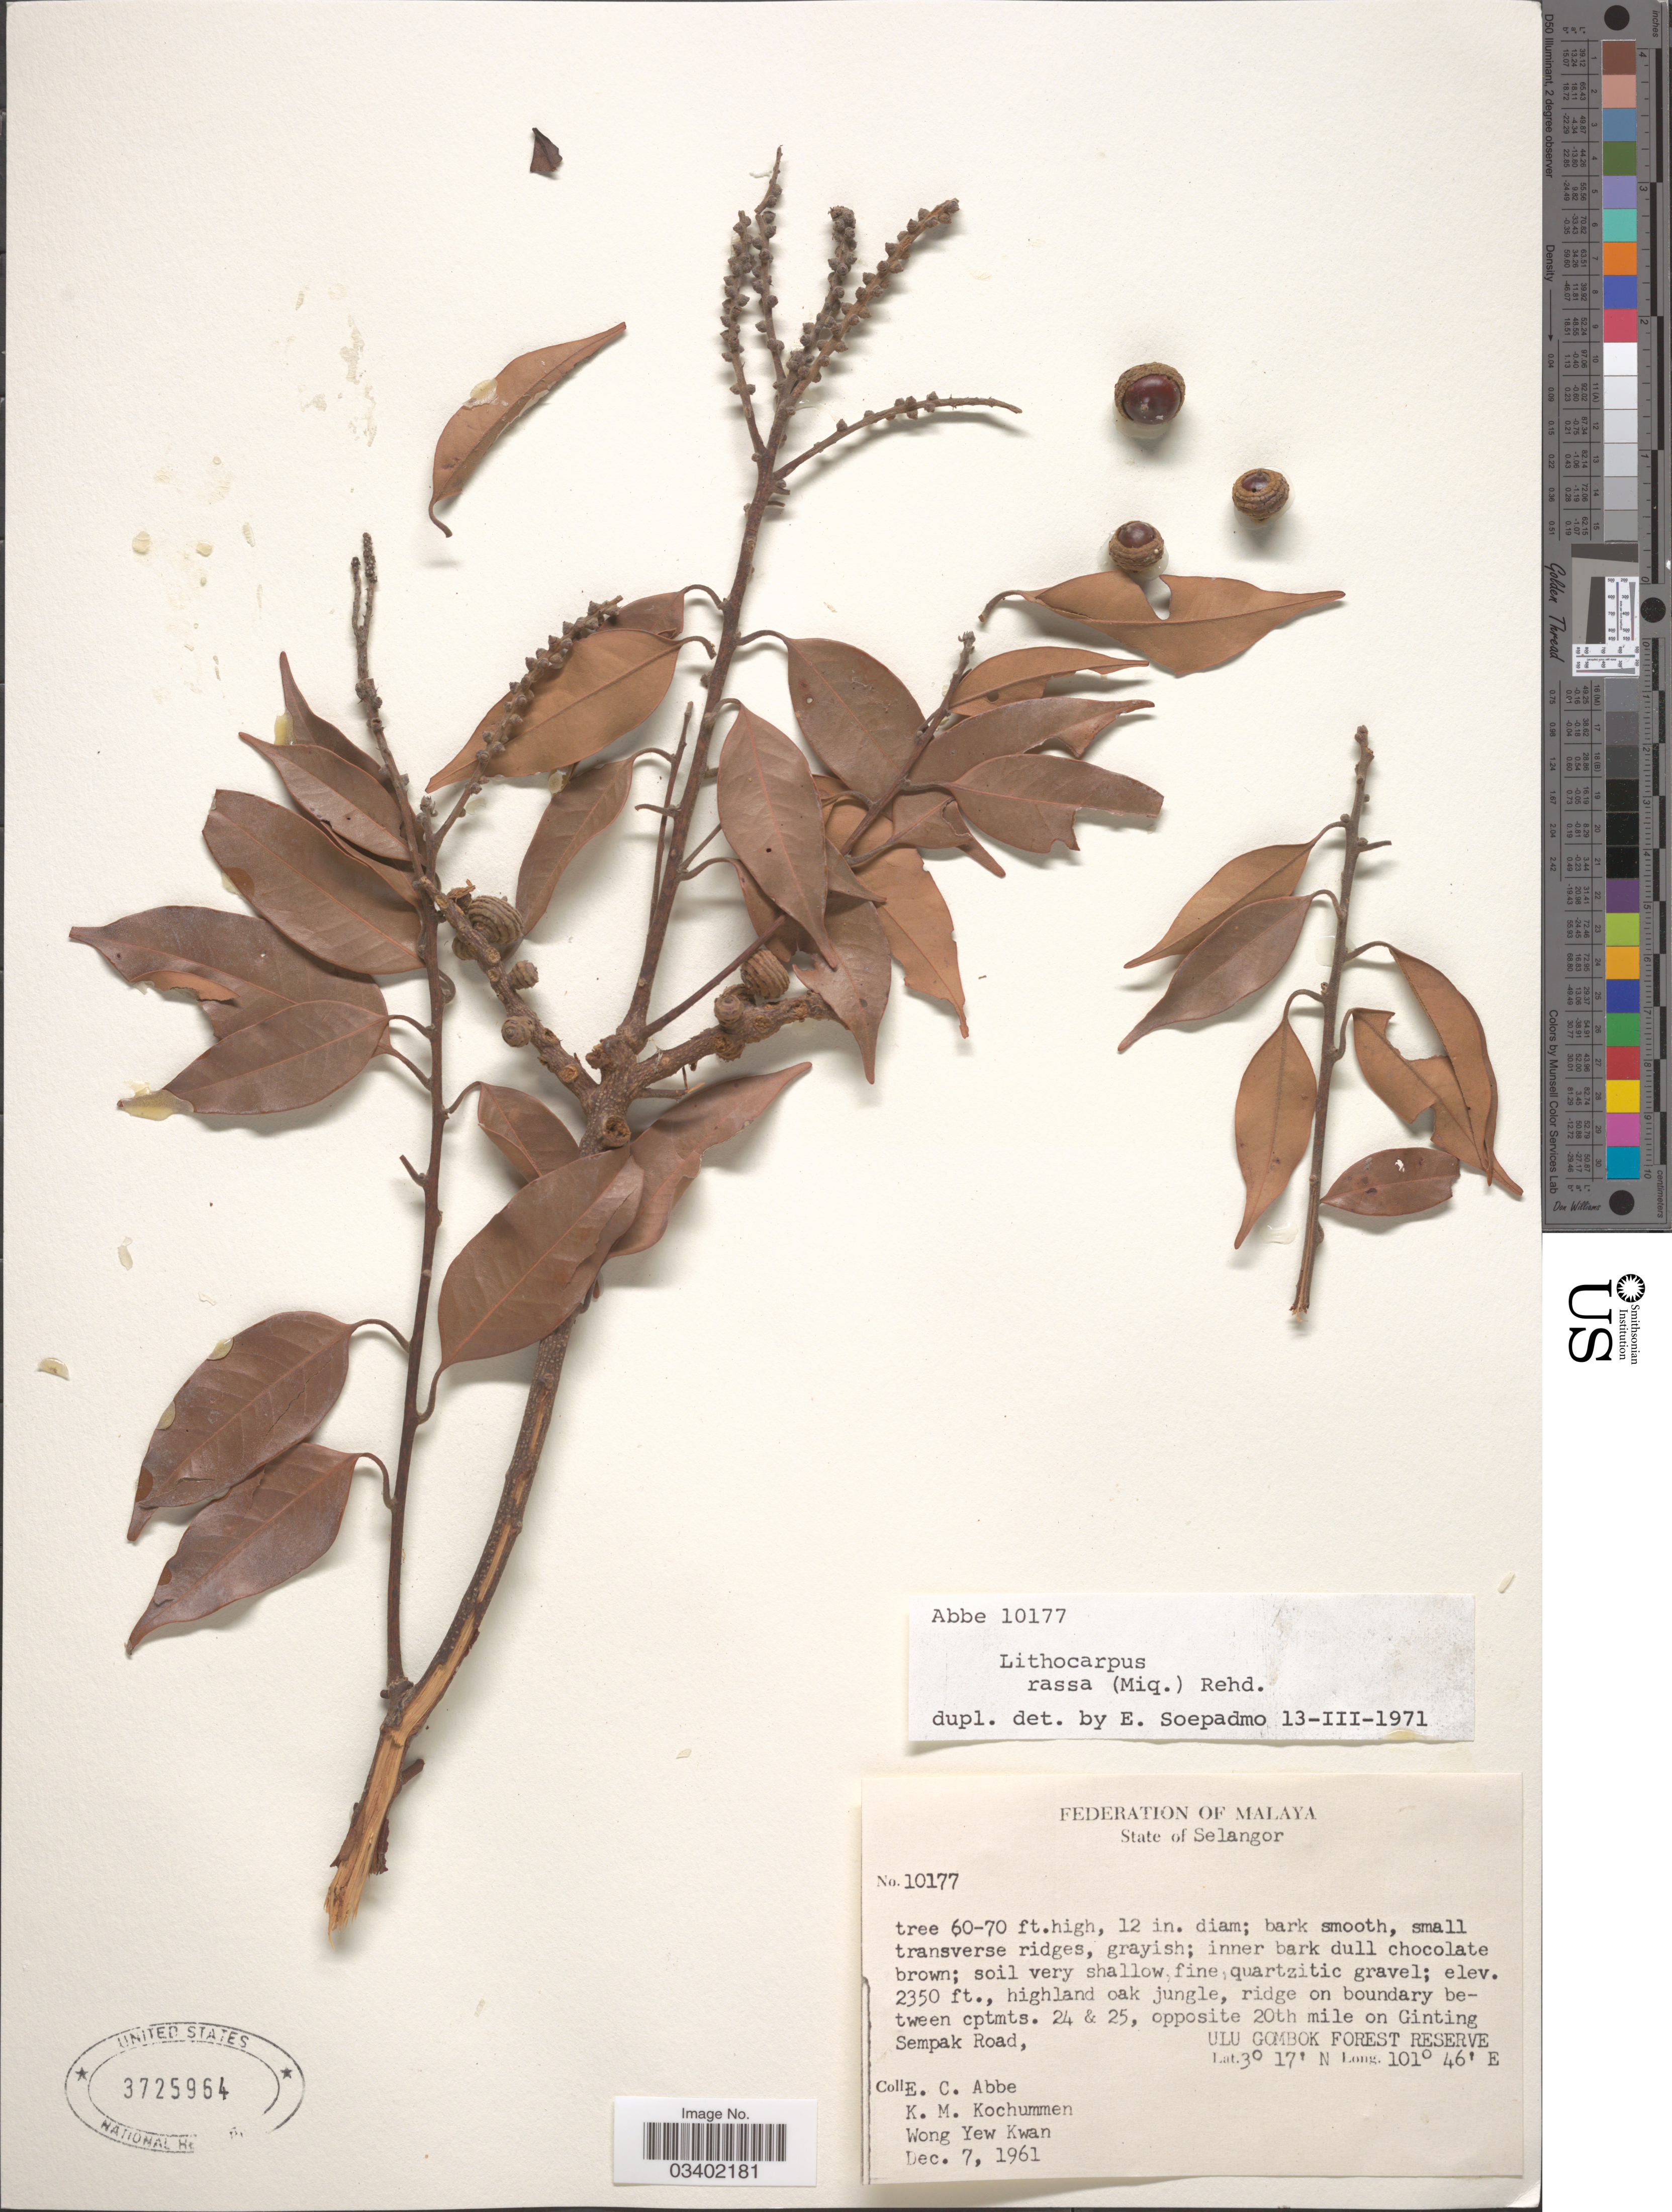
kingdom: Plantae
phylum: Tracheophyta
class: Magnoliopsida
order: Fagales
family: Fagaceae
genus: Lithocarpus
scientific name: Lithocarpus rassa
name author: (Miq.) Rehder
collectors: E. C. Abbe, K. Kochummen & W. Kwan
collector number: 10177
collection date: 1961-12-07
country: Malaysia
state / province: Selangor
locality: Federation of Malaya. Ridge on boundary between cptmts. 24 & 25, opposite 20th mile on Ginting Sempak Road, Ulu Gombok Forest Reserve.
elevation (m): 716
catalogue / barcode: US 3725964